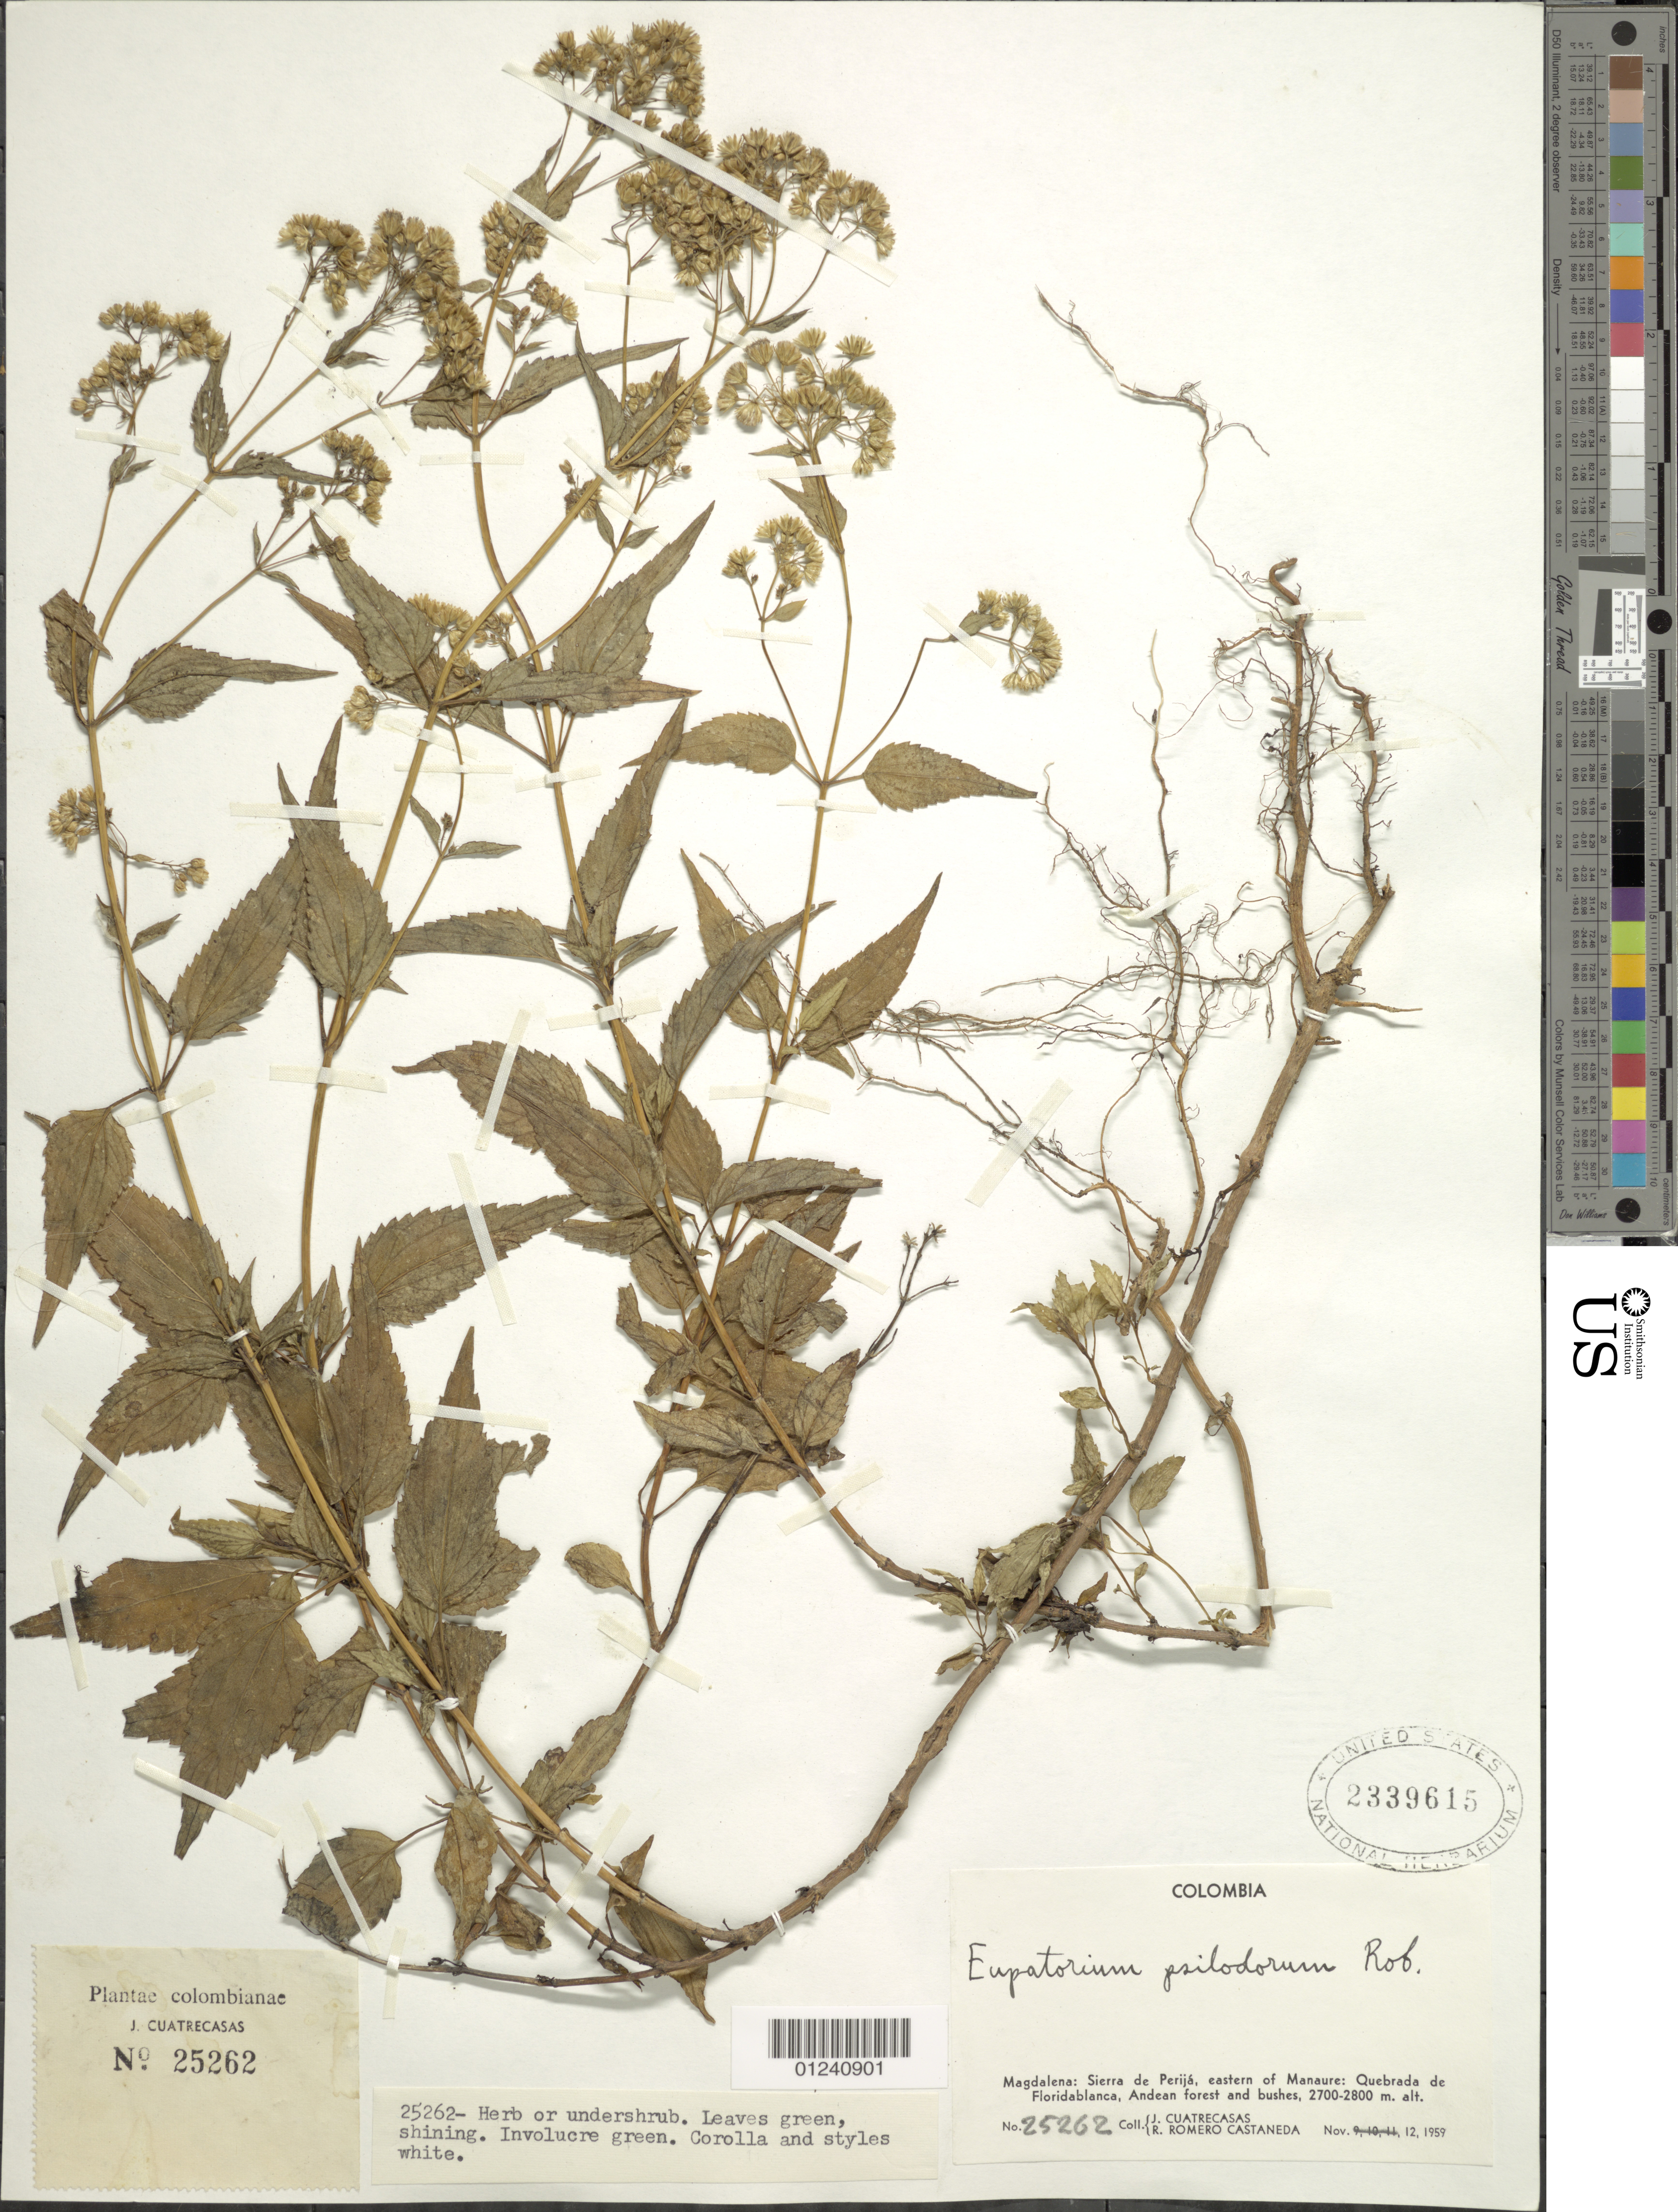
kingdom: Plantae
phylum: Tracheophyta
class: Magnoliopsida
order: Asterales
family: Asteraceae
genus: Ageratina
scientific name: Ageratina psilodora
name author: (B.L. Rob.) R.M. King & H. Rob.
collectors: J. Cuatrecasas & R. Romero Castañeda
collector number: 25262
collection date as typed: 12 Nov 1959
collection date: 1959-11-12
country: Colombia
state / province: Magdalena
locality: Sierra de Perija, E of Manaure. Quebrada de Floridablanca,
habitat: Andean forests and bushes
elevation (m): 2700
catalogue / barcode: US 2339615